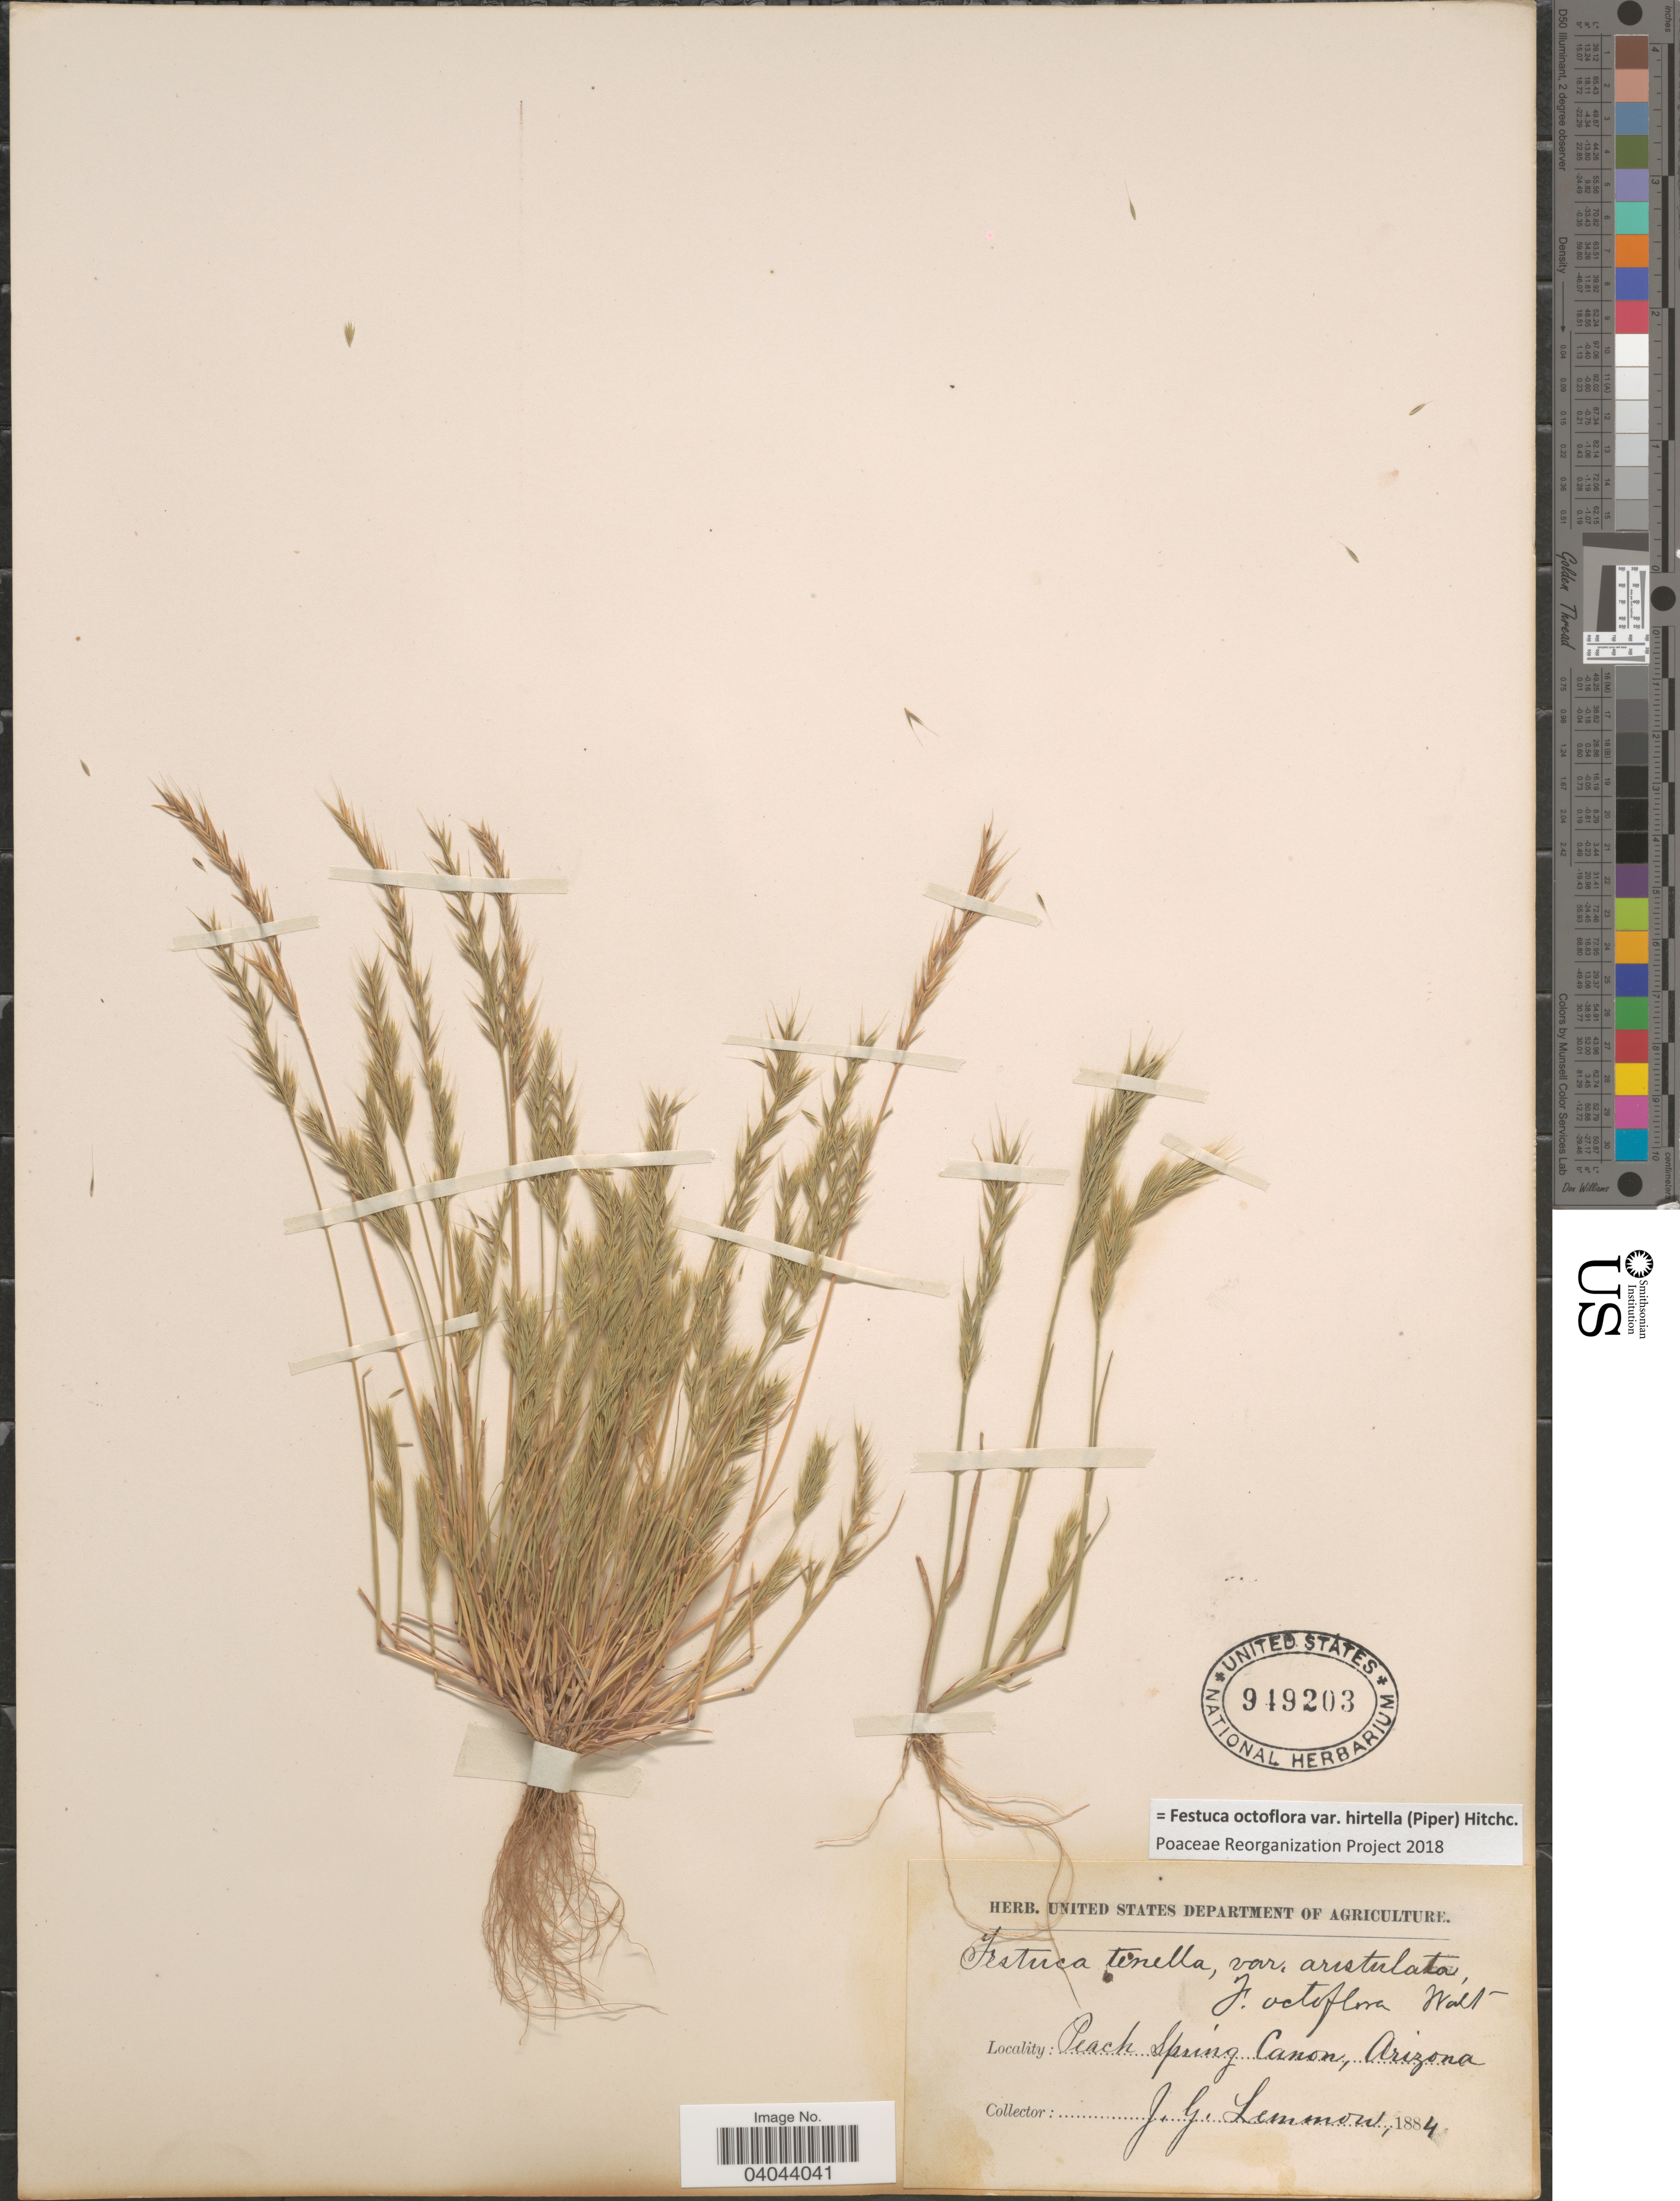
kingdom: Plantae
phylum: Tracheophyta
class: Liliopsida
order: Poales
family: Poaceae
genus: Festuca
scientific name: Festuca octoflora var. hirtella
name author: Piper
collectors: J. Lemmon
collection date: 1884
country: United States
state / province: Arizona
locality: Peach Spring Canon.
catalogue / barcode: US 949203